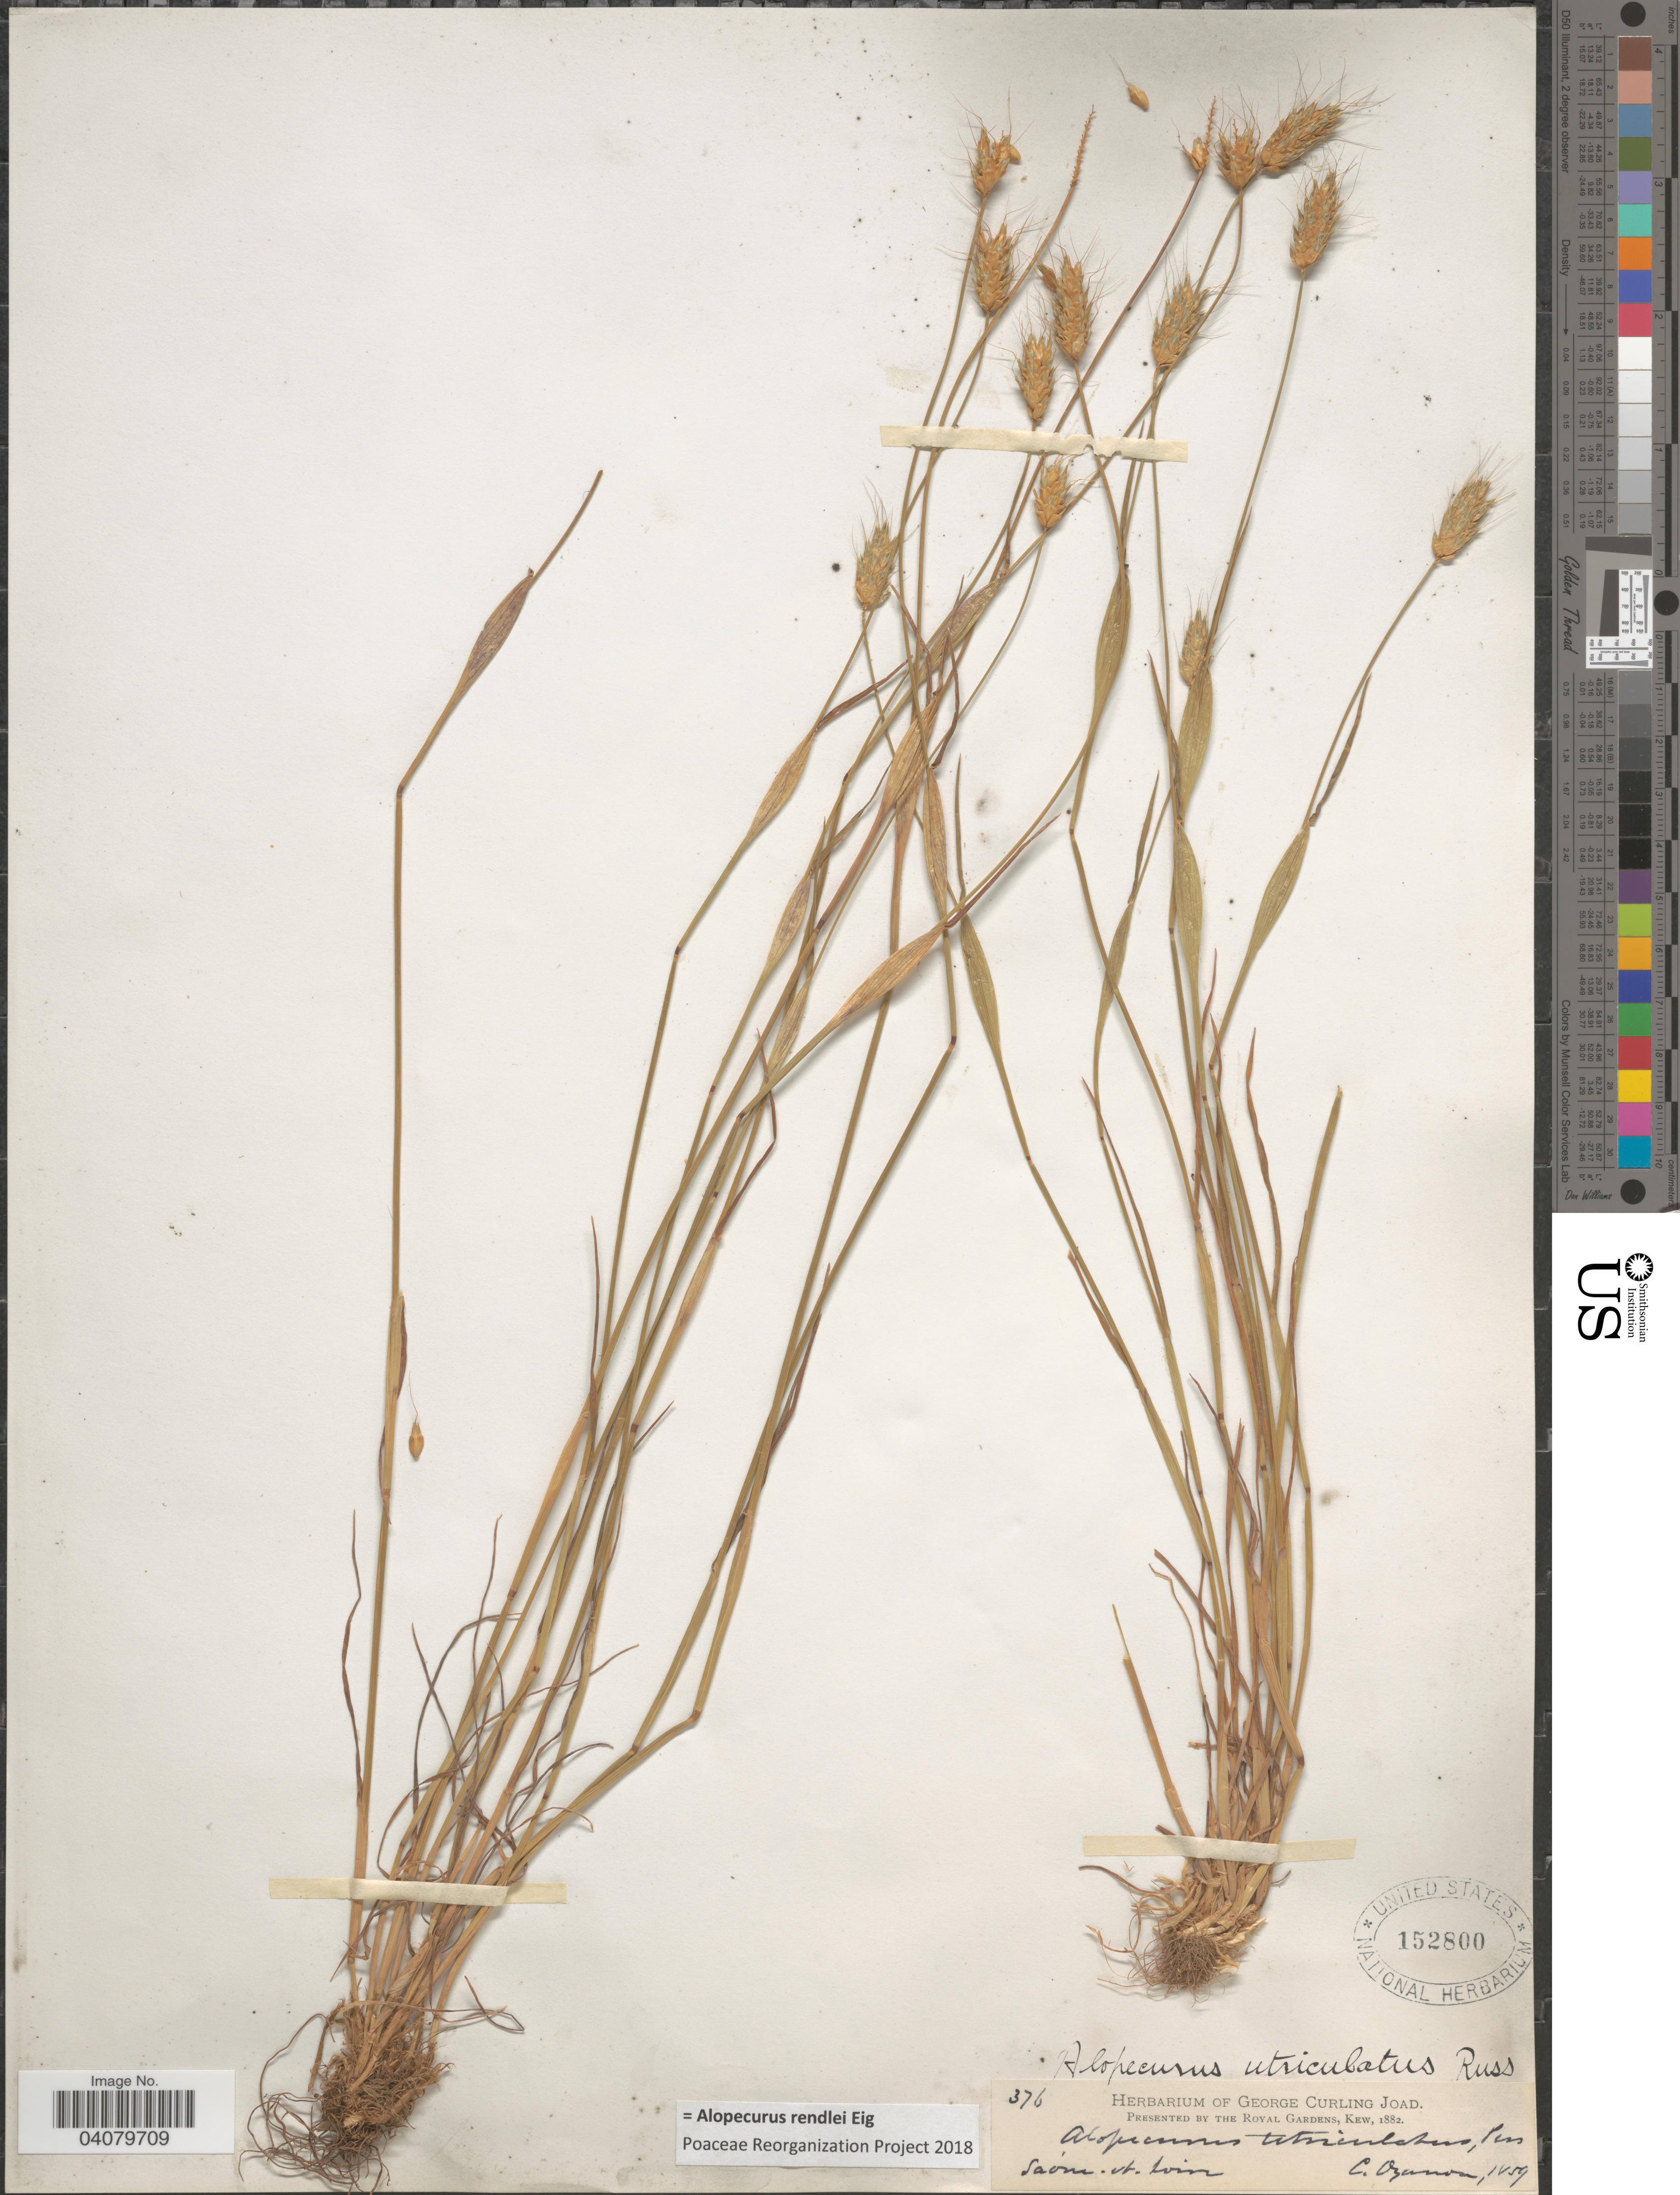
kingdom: Plantae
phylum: Tracheophyta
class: Liliopsida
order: Poales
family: Poaceae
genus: Alopecurus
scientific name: Alopecurus rendlei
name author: Eig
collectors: C. Ozanon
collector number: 376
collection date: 1859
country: France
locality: Saone-et-Loire.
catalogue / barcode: US 152800